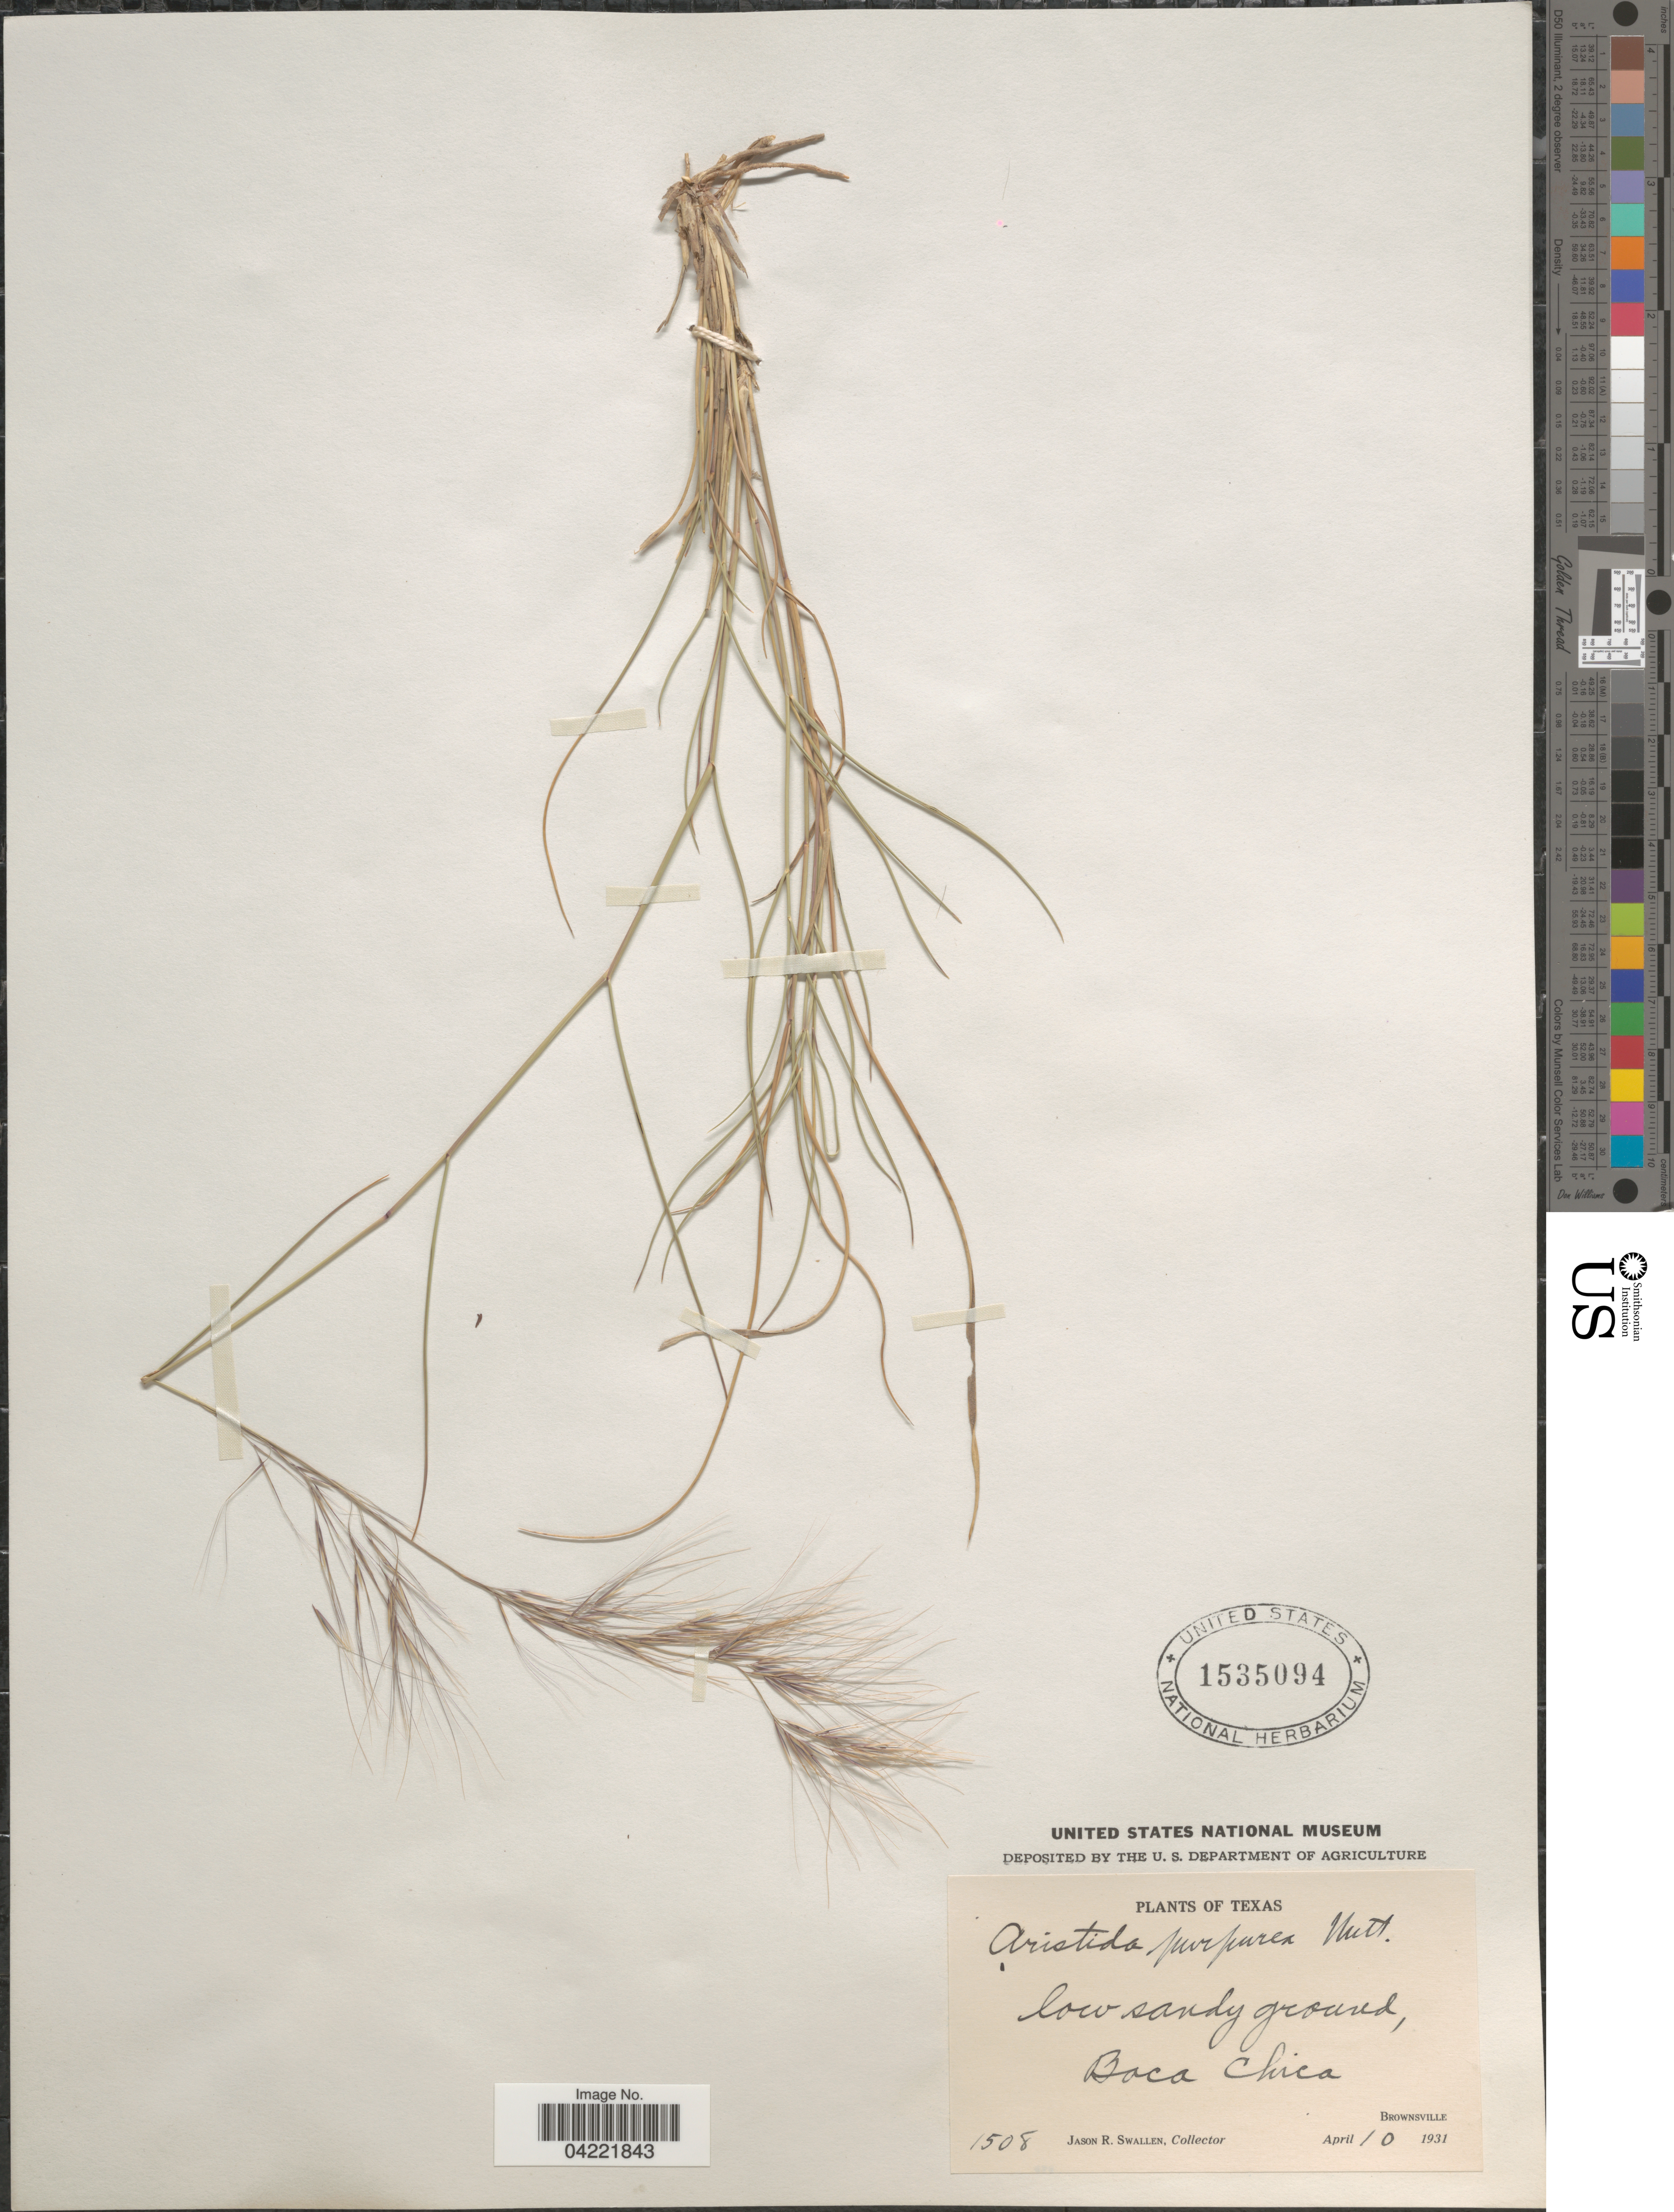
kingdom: Plantae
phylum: Tracheophyta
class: Liliopsida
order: Poales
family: Poaceae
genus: Aristida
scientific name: Aristida purpurea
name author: Nutt.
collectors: J. R. Swallen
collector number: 1508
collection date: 1931-04-10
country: United States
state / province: Texas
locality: Low sandy ground, Boca Chica. Brownsville.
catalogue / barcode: US 1535094